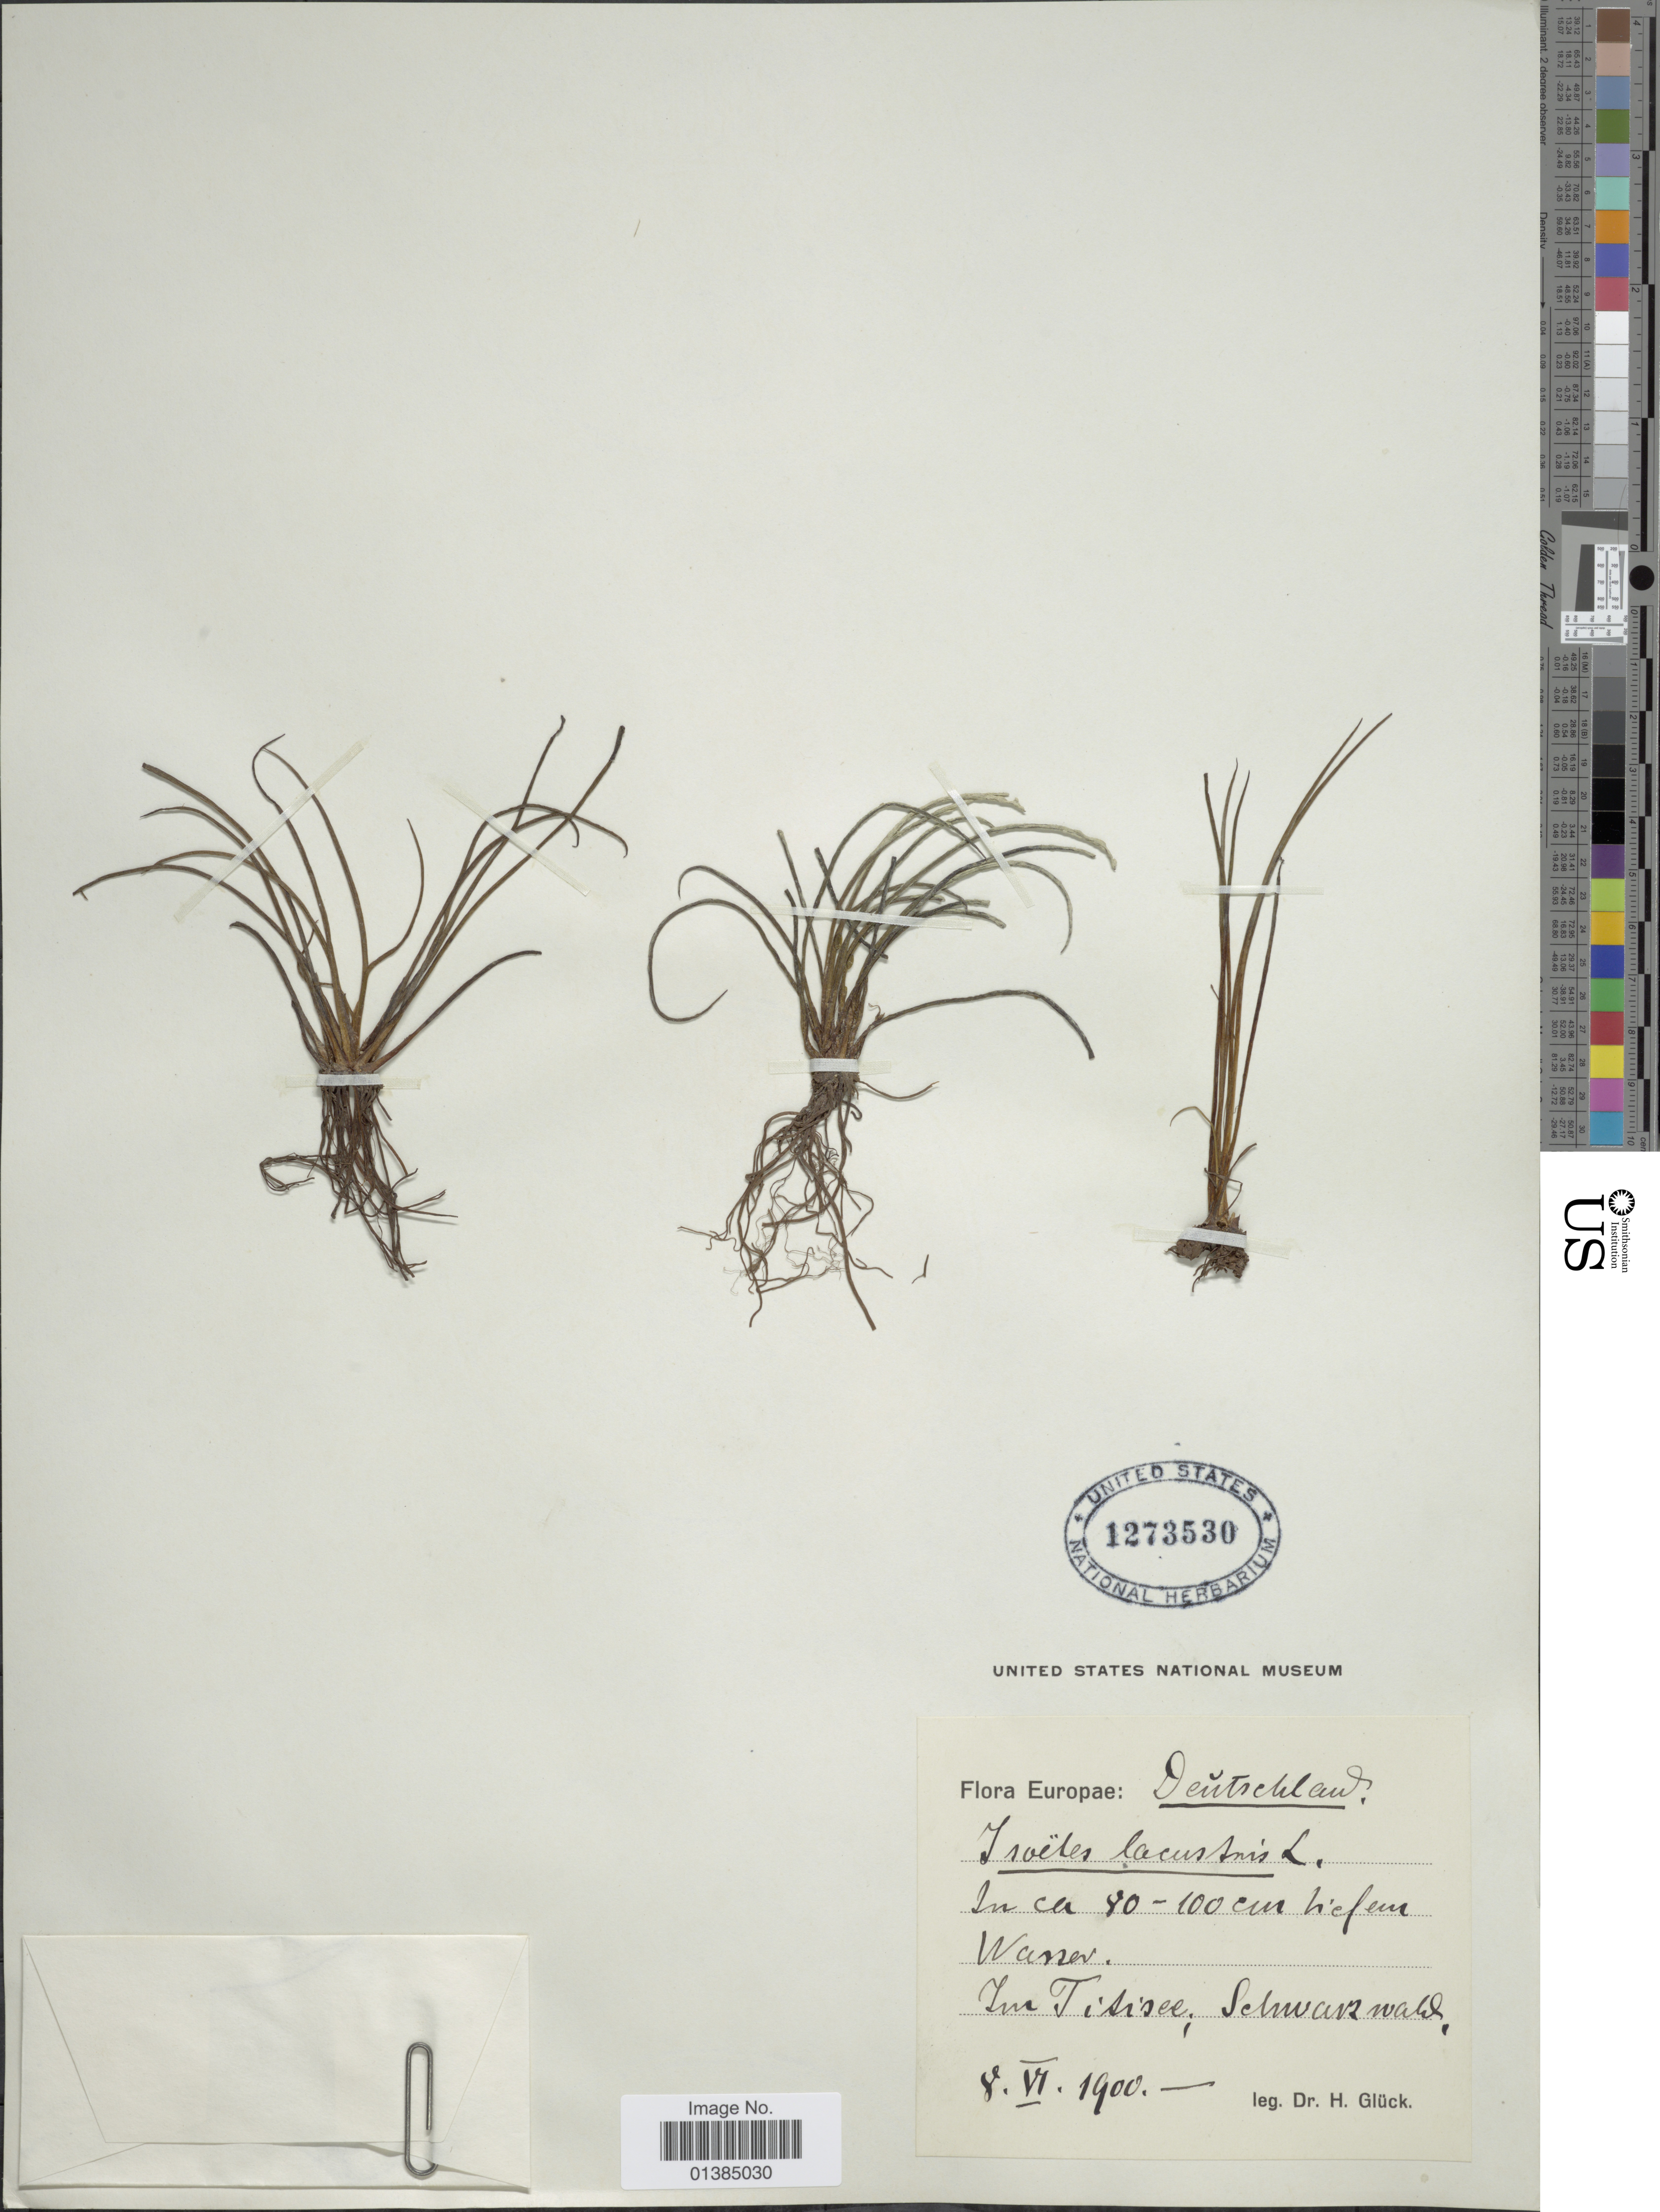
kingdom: Plantae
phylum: Tracheophyta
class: Lycopodiopsida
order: Isoetales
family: Isoetaceae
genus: Isoetes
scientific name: Isoetes lacustris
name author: L.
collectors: H. Glück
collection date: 1900-06-08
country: Germany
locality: Wasser, im Titisee, Schwarzwald.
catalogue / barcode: US 1273530